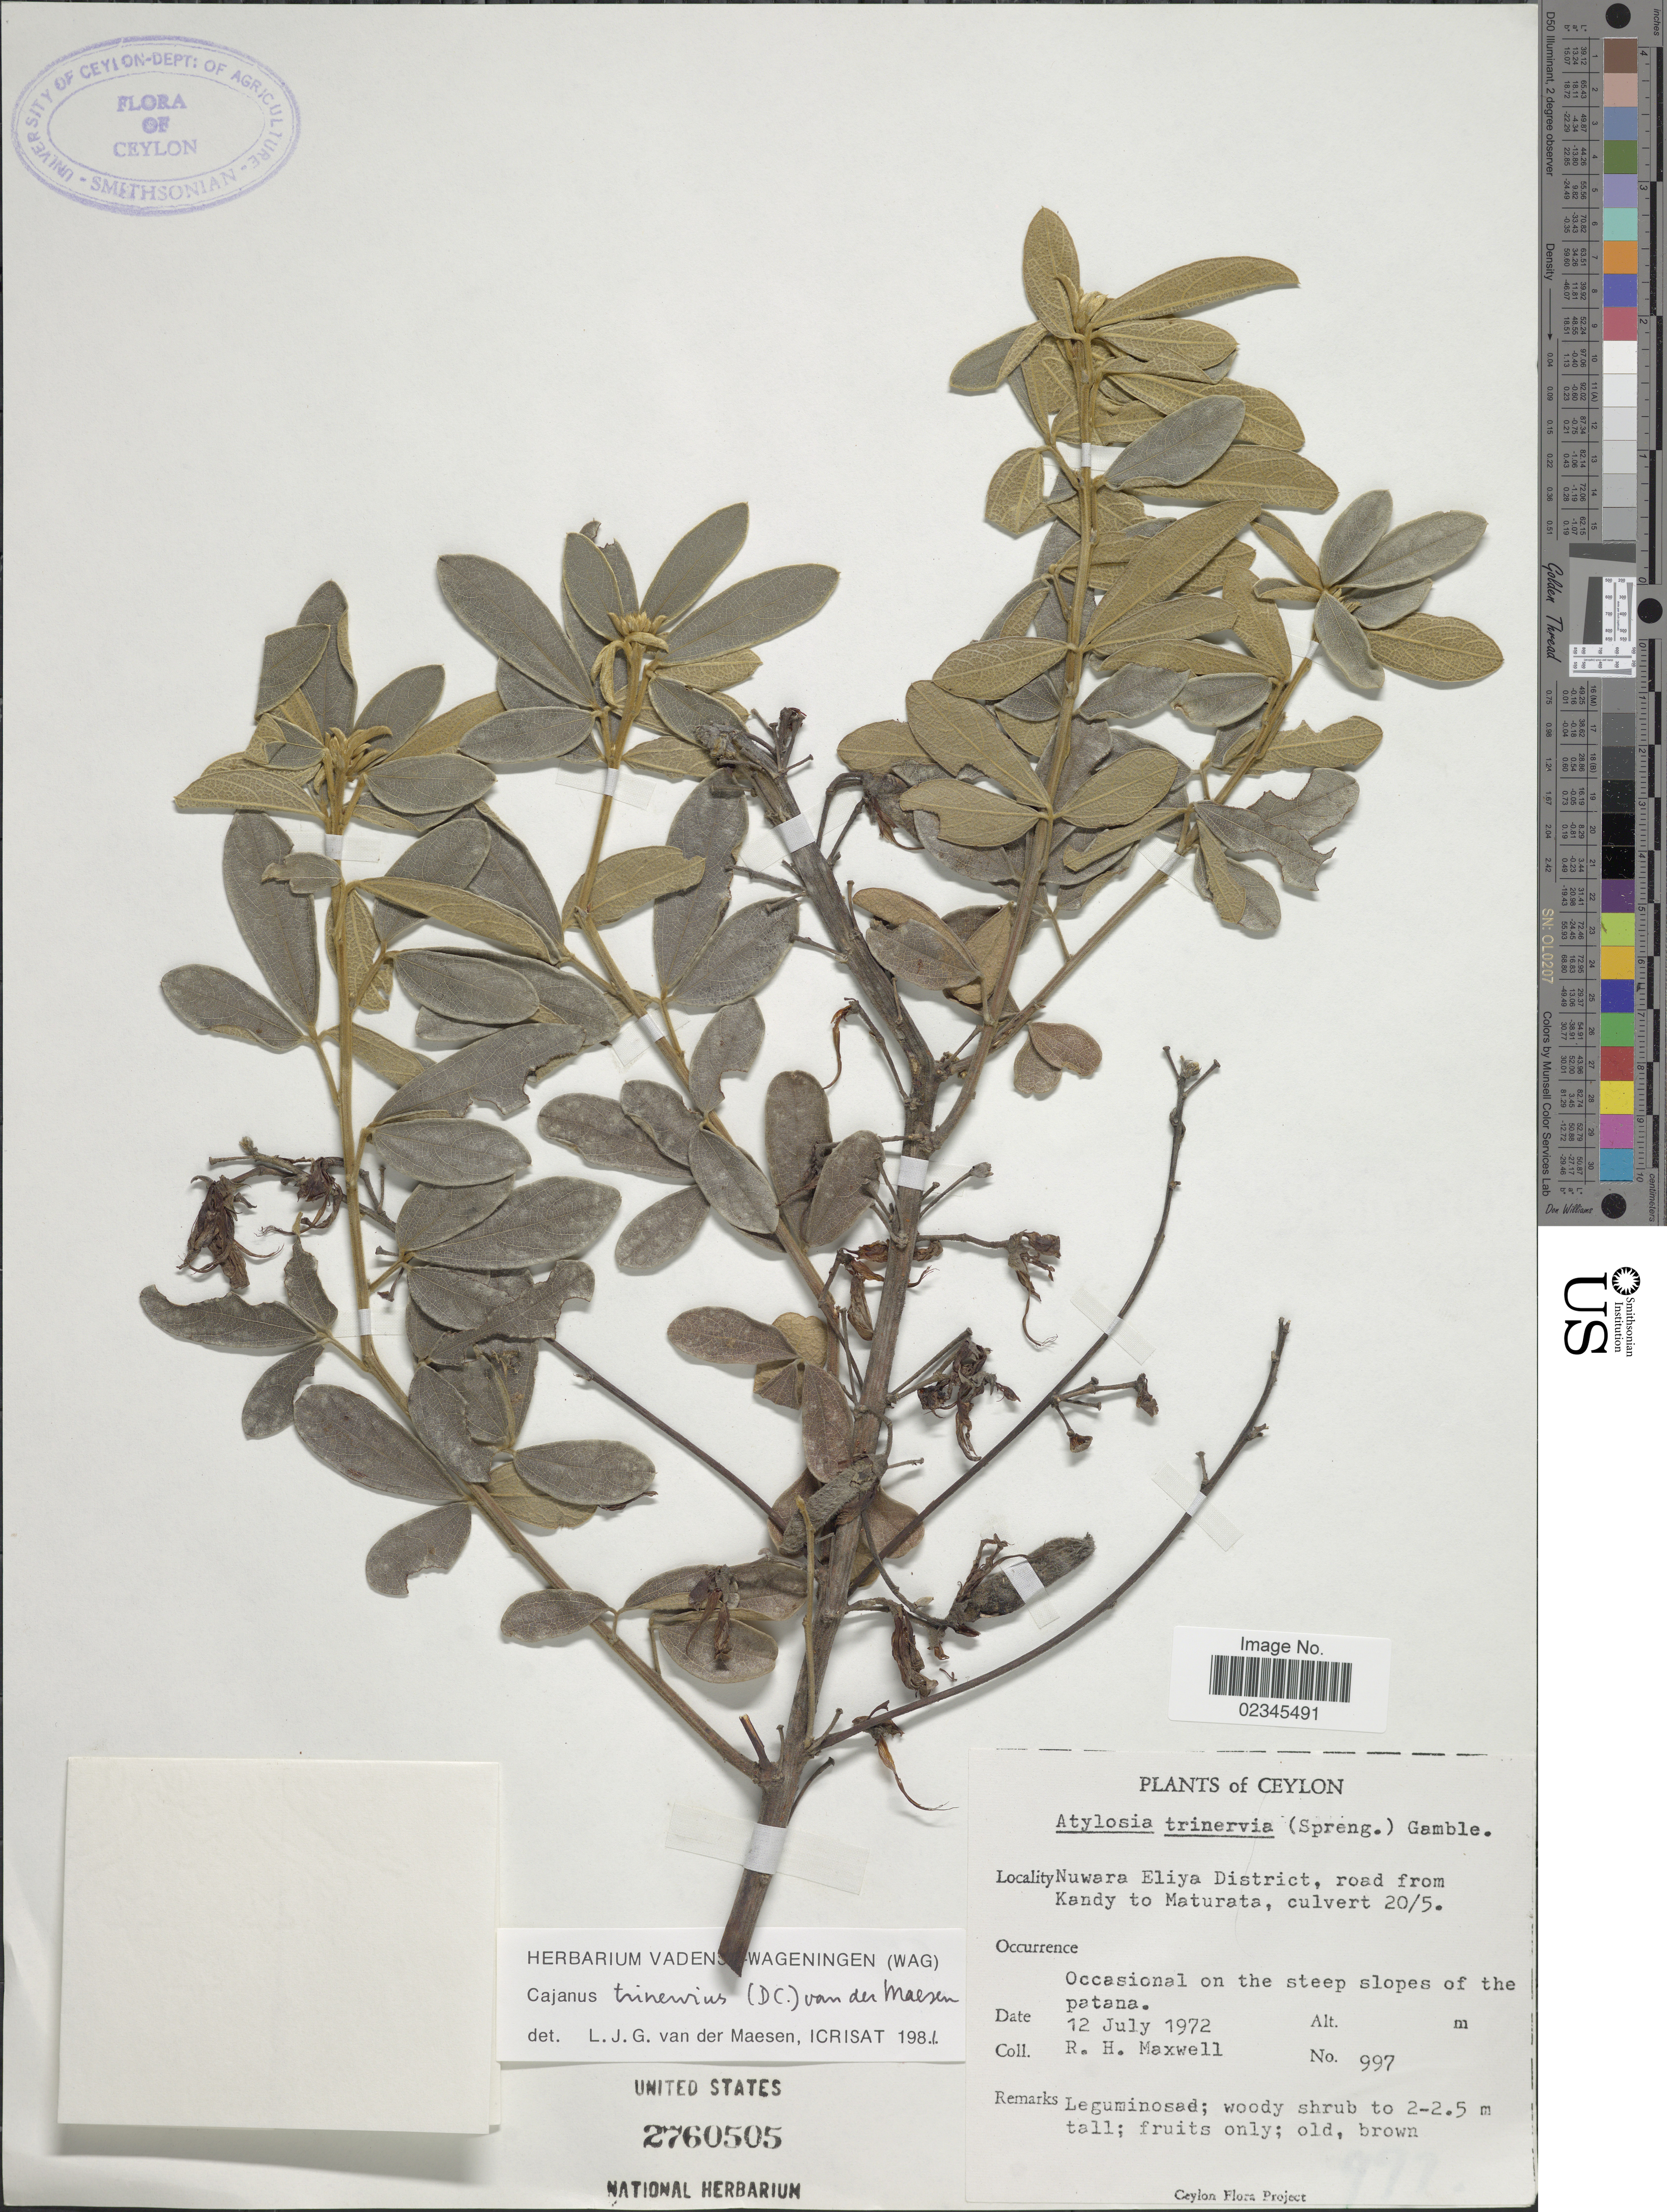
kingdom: Plantae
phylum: Tracheophyta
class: Magnoliopsida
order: Fabales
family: Fabaceae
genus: Cajanus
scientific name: Cajanus trinervius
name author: (DC.) Maesen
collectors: R. Maxwell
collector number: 997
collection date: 1972-07-12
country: Sri Lanka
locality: Ceylon. Nuwara Eliya District, road from Kandy to Maturata, about culvert 20/5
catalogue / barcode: US 2760505